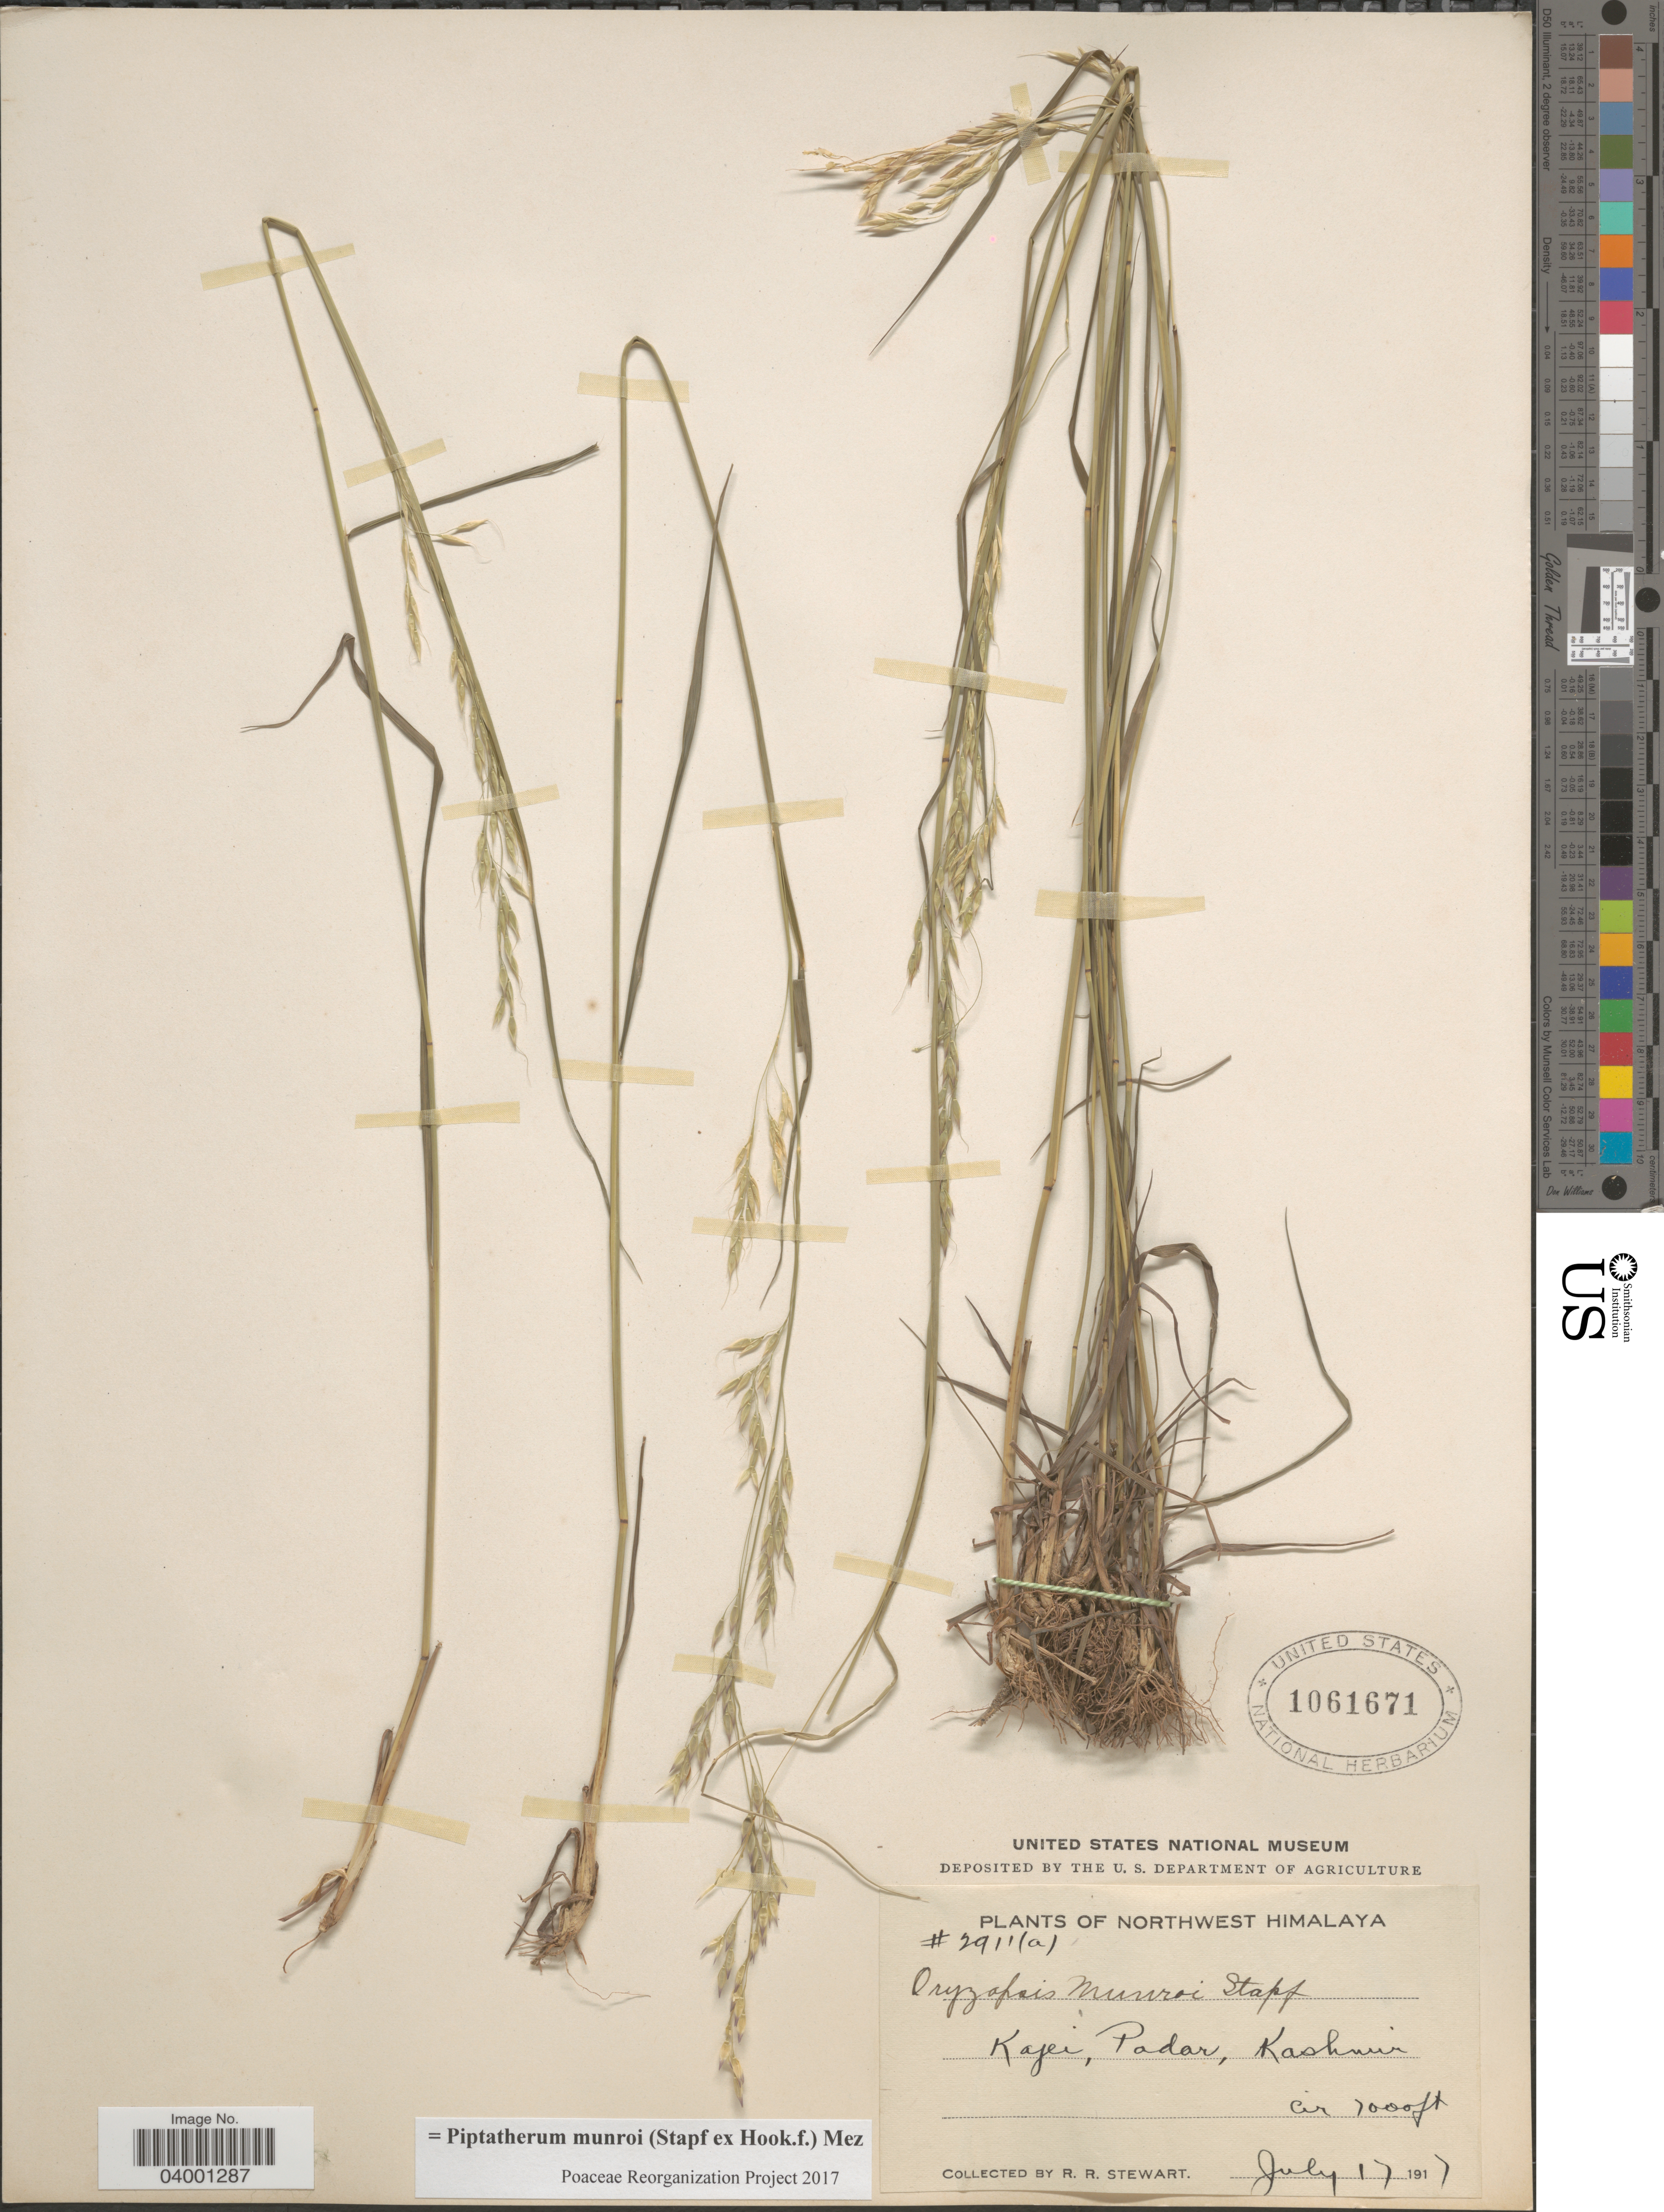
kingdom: Plantae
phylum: Tracheophyta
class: Liliopsida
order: Poales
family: Poaceae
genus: Piptatherum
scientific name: Piptatherum munroi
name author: (Stapf) Mez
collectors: R. Stewart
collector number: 2911(a)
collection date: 1917-07-17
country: India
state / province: Jammu and Kashmir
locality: Northwest Himalaya. Kajei, Padar, Kashmir.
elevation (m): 2134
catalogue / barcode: US 1061671